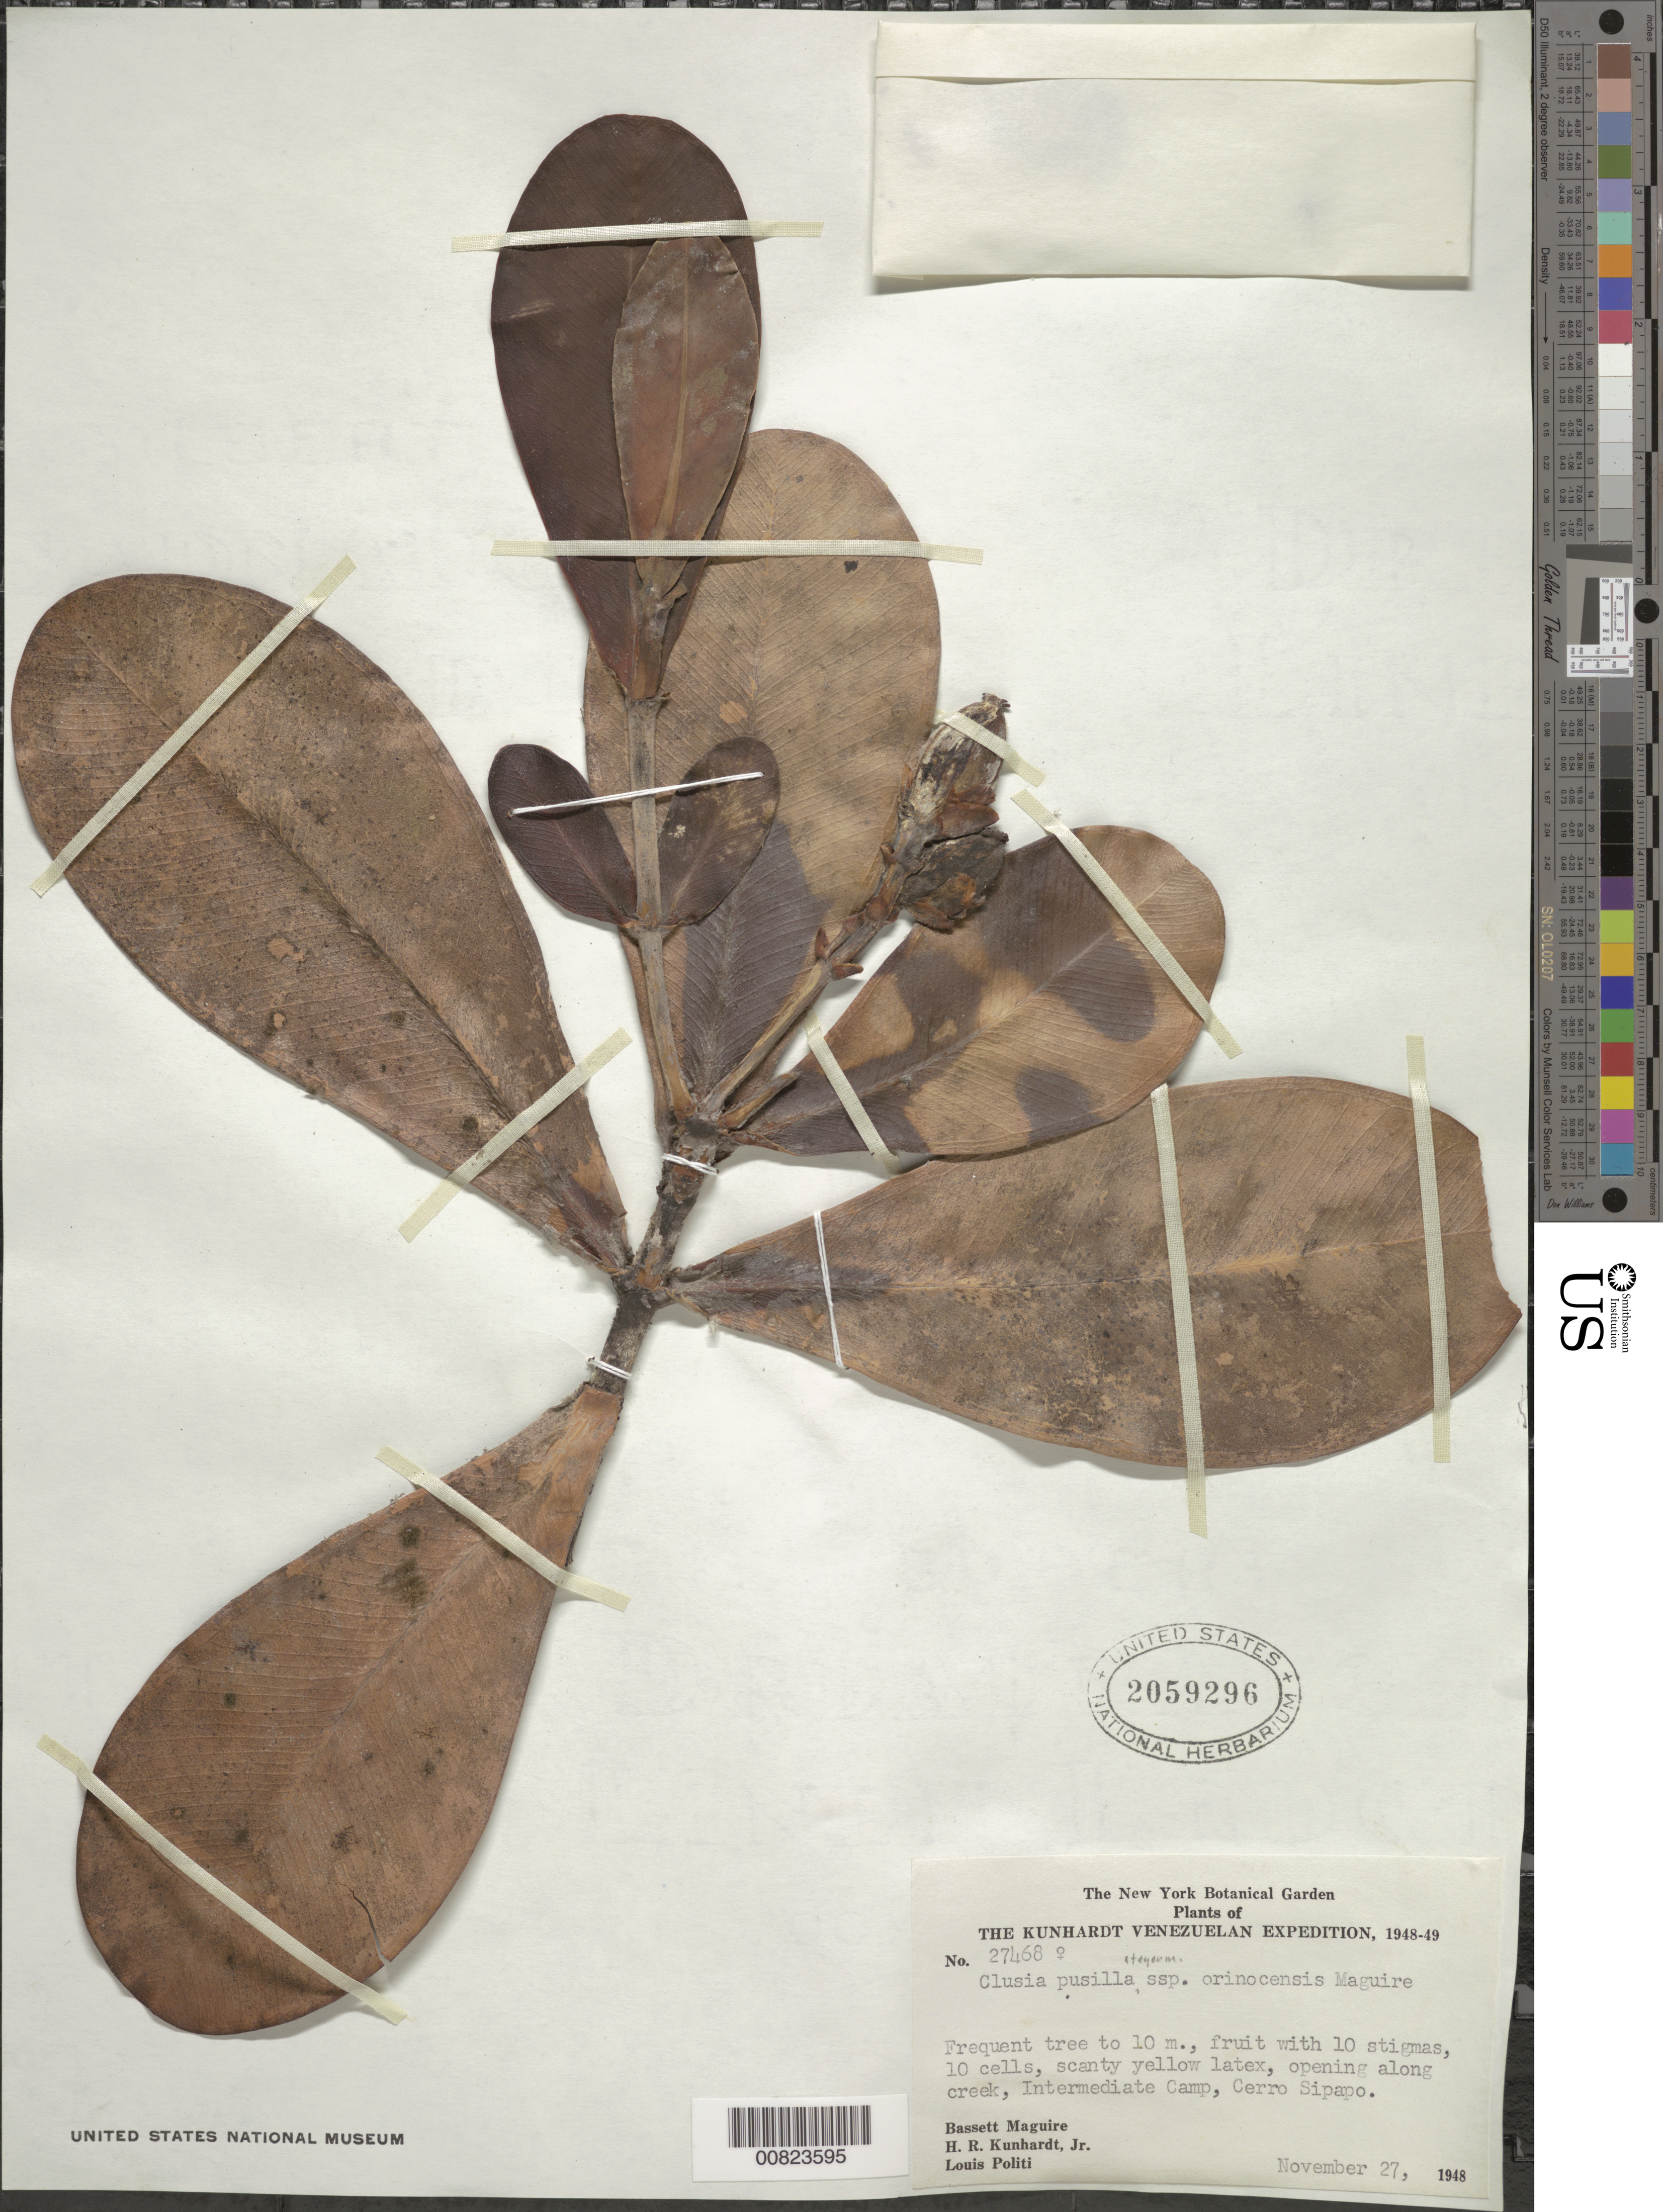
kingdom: Plantae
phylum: Tracheophyta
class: Magnoliopsida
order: Malpighiales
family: Clusiaceae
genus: Clusia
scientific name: Clusia pusilla subsp. orinocensis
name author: Maguire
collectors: B. Maguire, H. Kunhardt & L. Politi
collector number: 27468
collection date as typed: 27-Nov-48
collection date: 1948-11-27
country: Venezuela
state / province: Amazonas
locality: Cerro Sipapo (Paráque), base camp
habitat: Opening along creek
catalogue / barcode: US 2059296